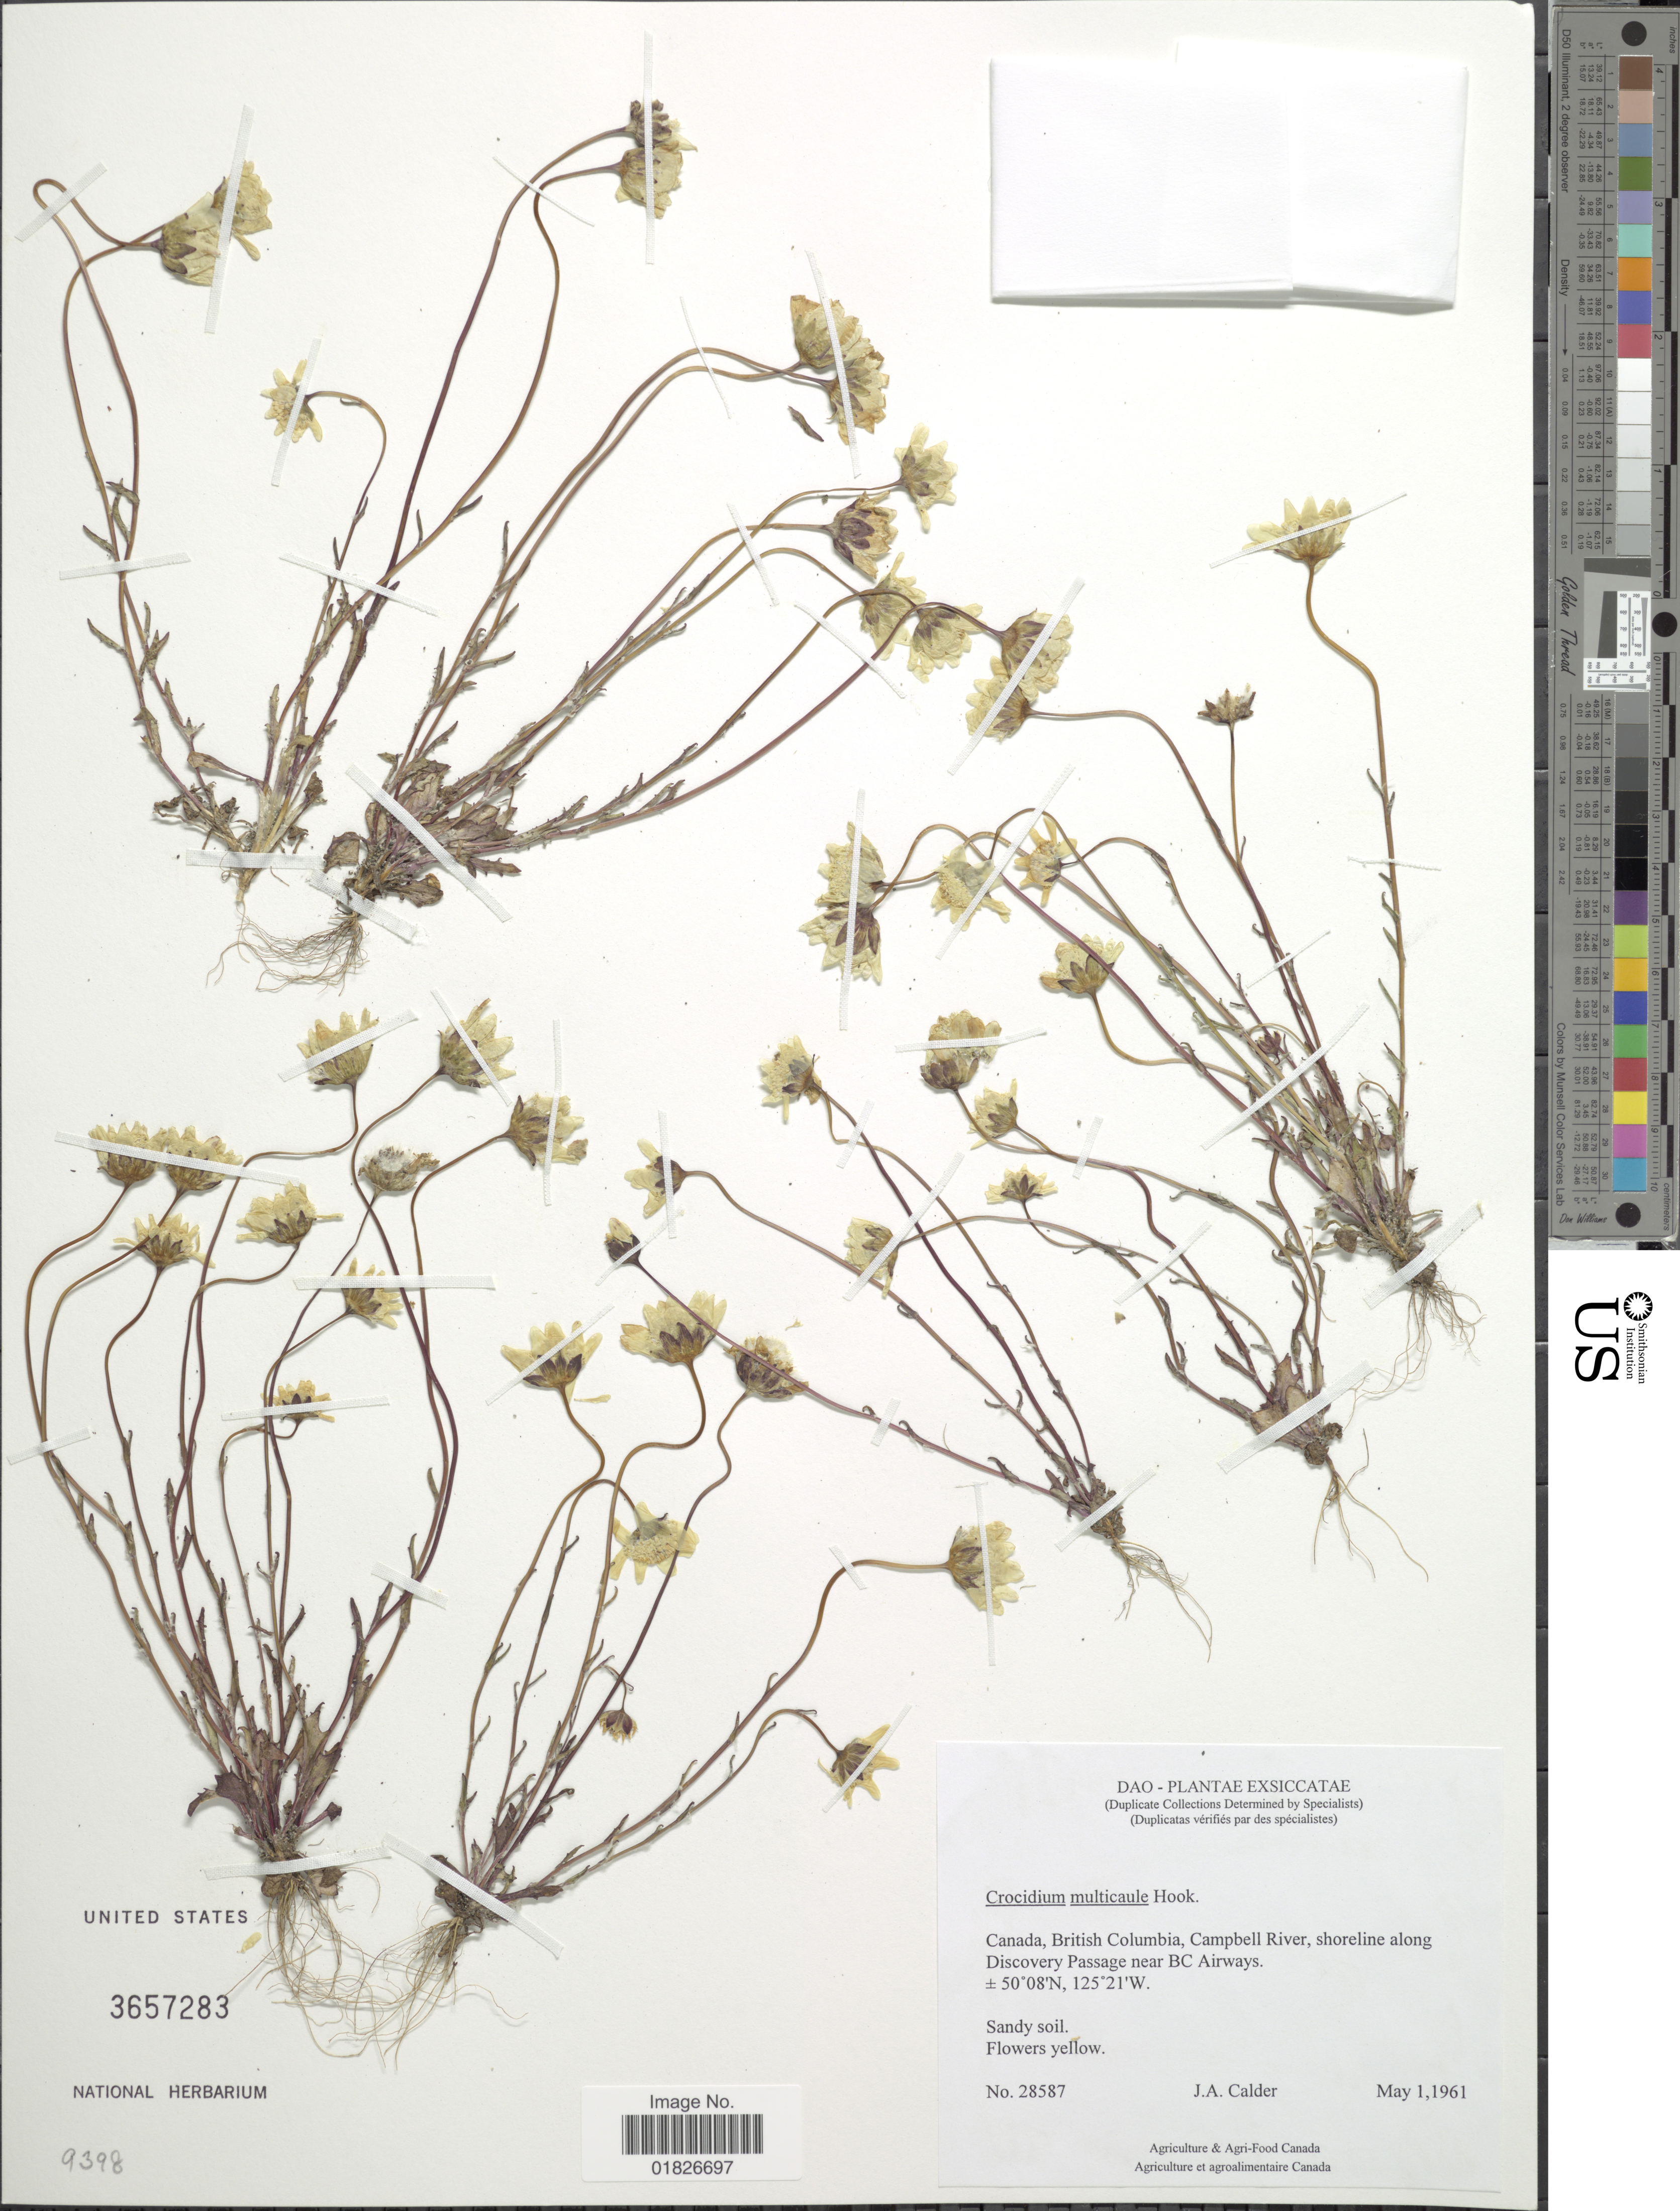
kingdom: Plantae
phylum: Tracheophyta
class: Magnoliopsida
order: Asterales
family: Asteraceae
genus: Crocidium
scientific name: Crocidium multicaule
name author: Hook.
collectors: J. A. Calder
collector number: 28587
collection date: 1961-05-01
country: Canada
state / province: British Columbia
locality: Dao, Campbell River, shoreline along Discovery Passage near BC Airways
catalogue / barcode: US 3657283